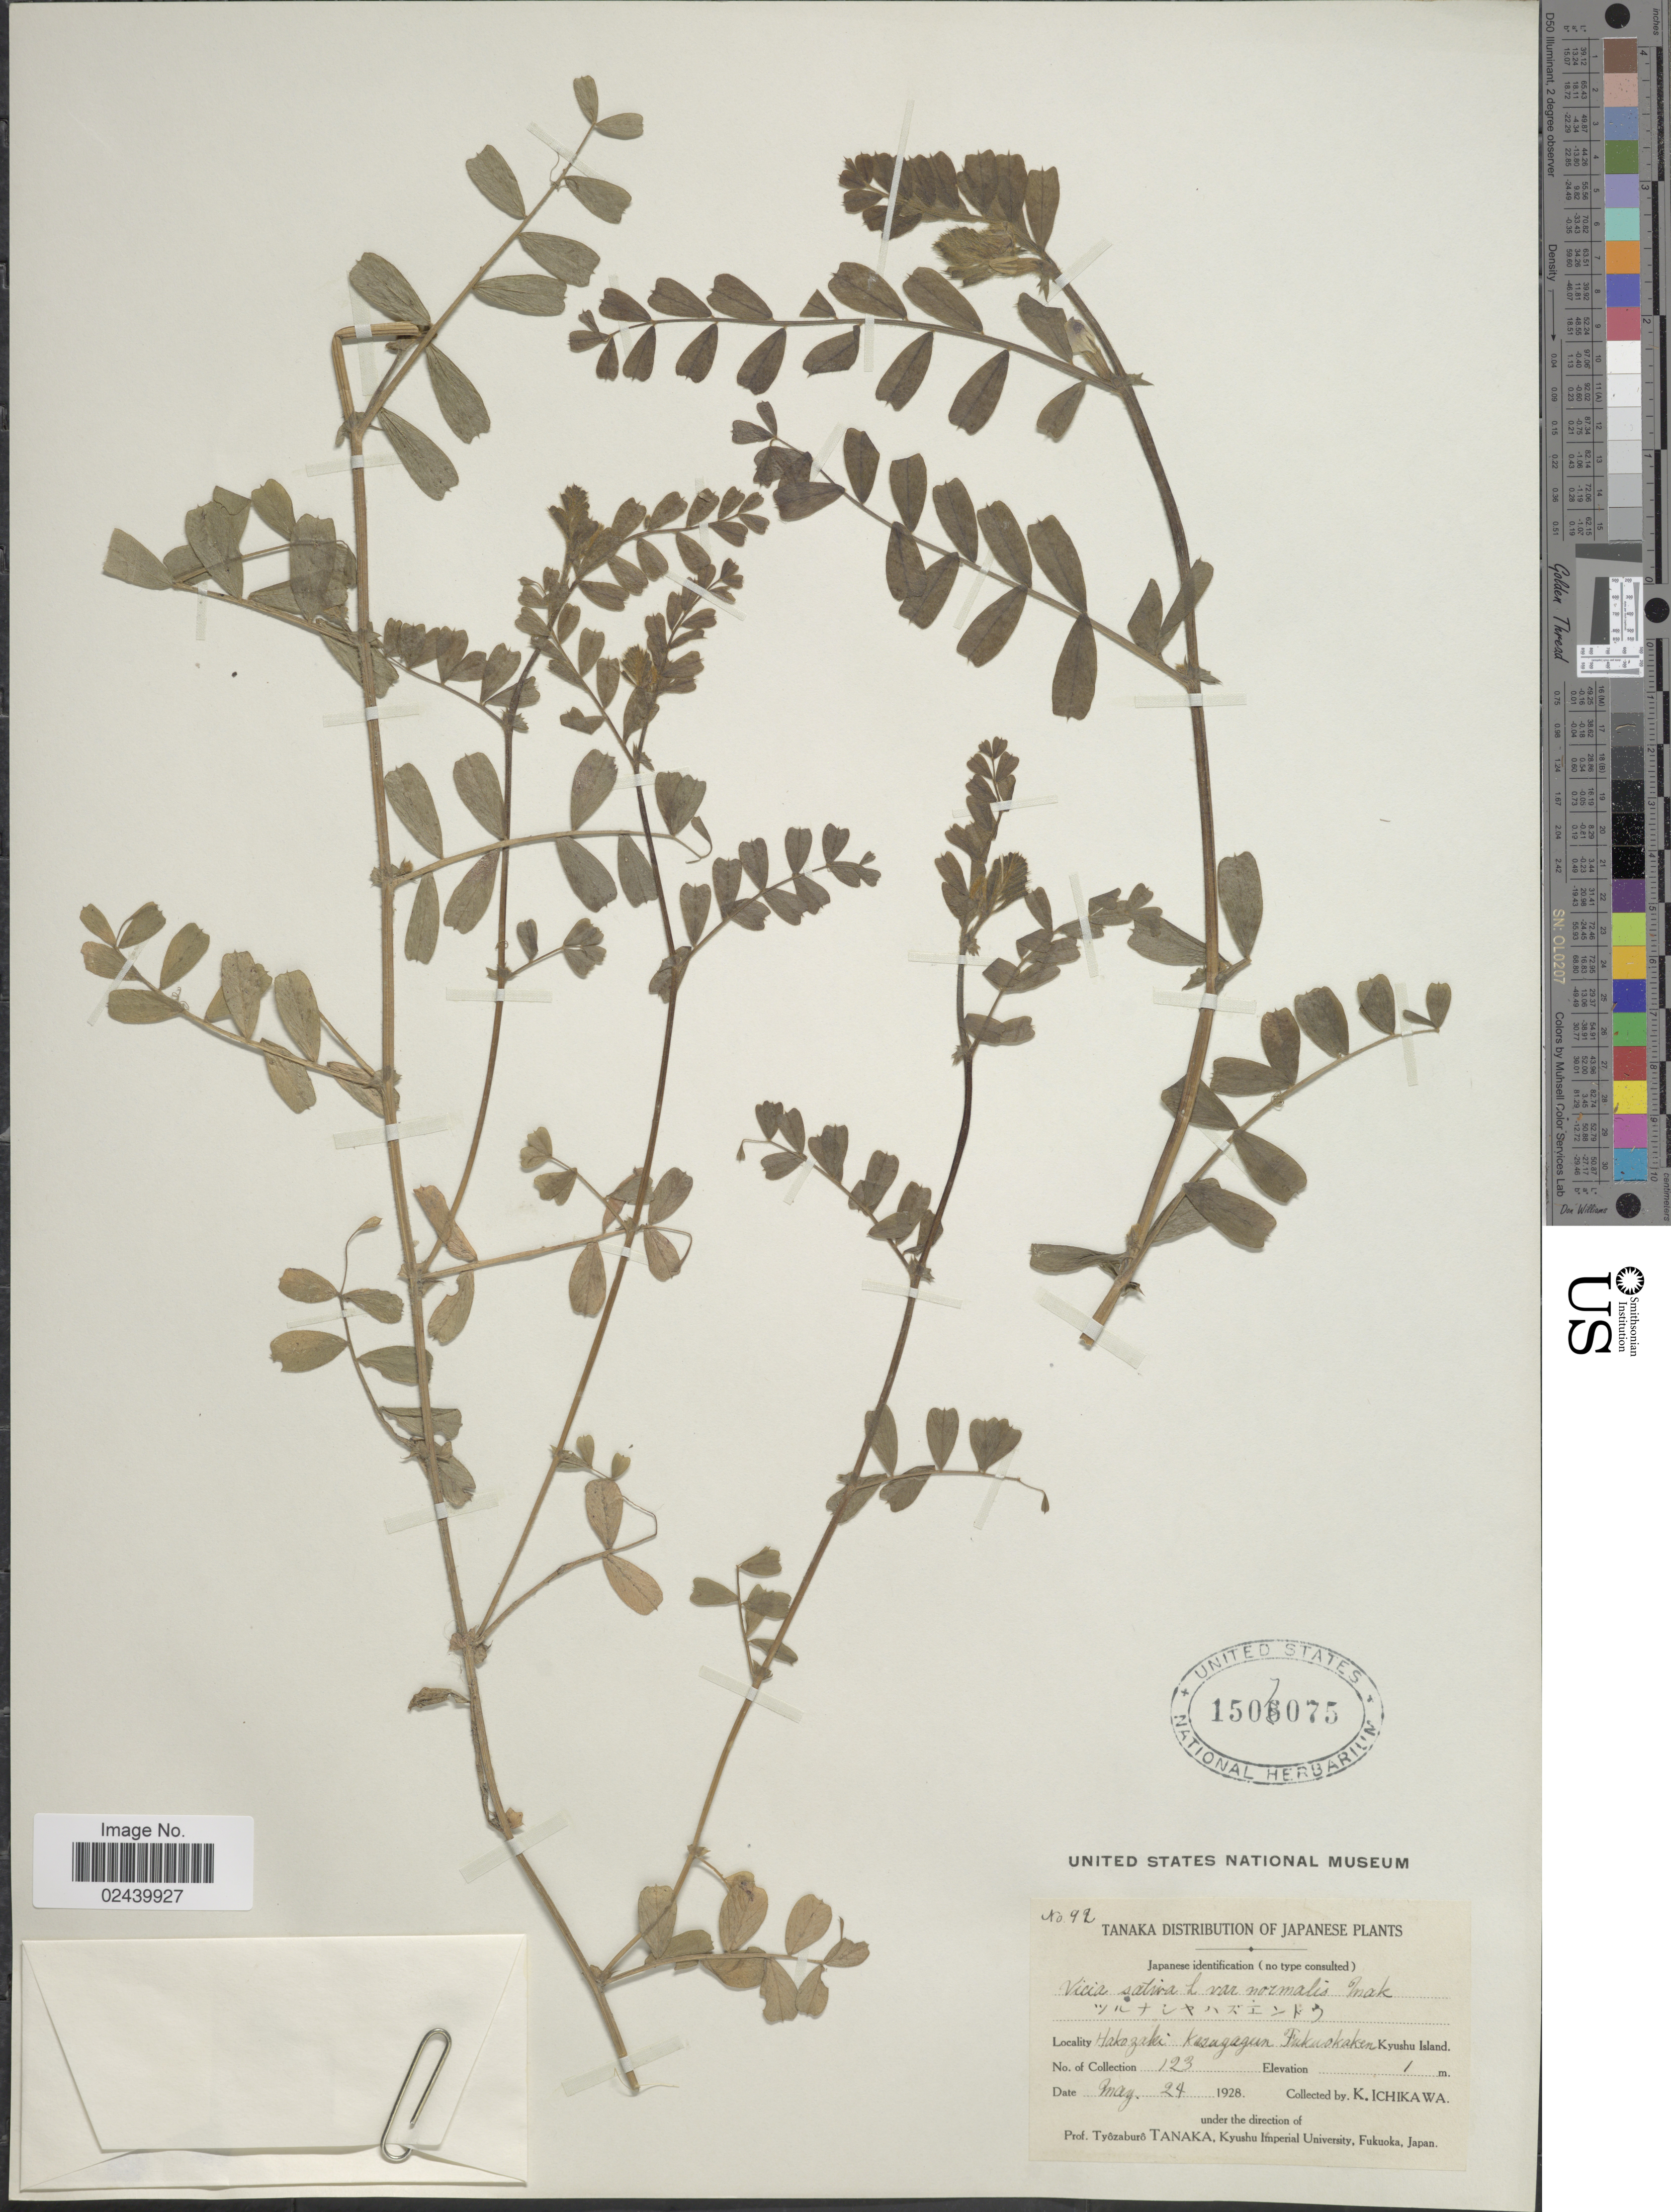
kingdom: Plantae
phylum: Tracheophyta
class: Magnoliopsida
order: Fabales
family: Fabaceae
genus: Vicia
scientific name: Vicia sativa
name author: L.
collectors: K. Ichikawa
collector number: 92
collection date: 1928-05-24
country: Japan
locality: Hakozaki, Kasuyagun, Fukuokaken Kyushu Island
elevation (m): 1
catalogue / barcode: US 1507075